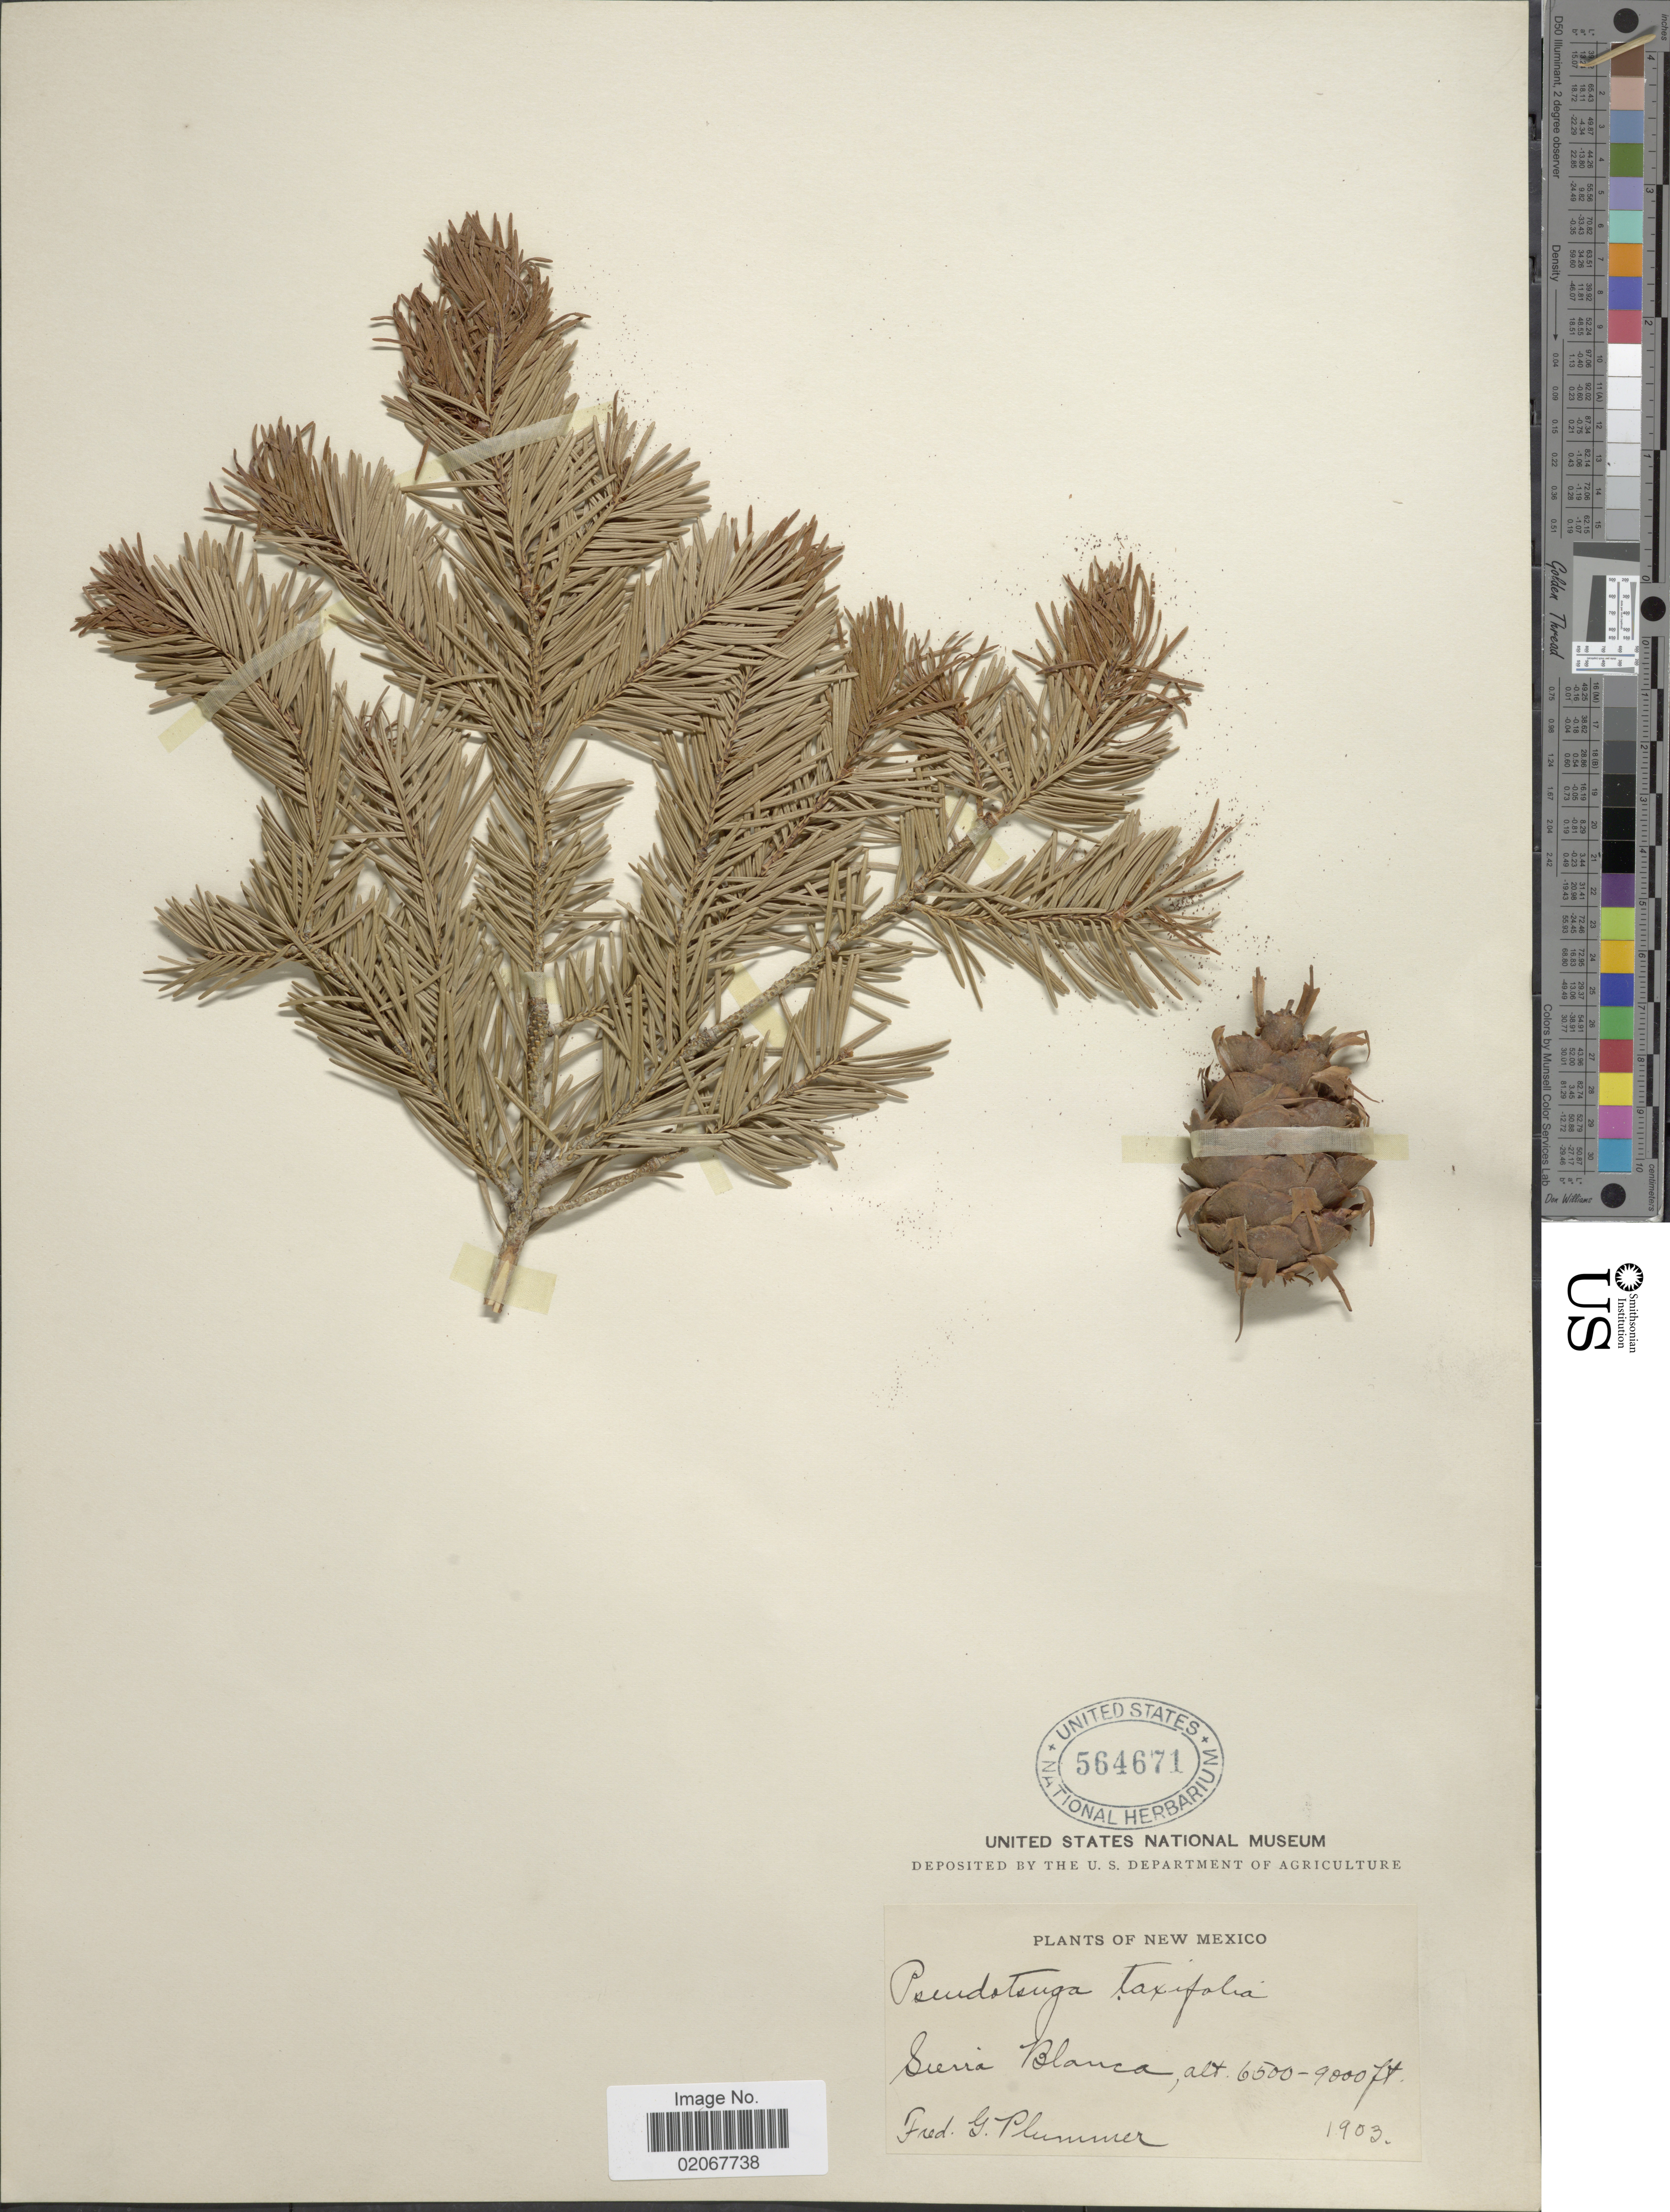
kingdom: Plantae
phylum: Tracheophyta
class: Pinopsida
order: Pinales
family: Pinaceae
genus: Pseudotsuga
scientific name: Pseudotsuga menziesii var. glauca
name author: (Beissn.) Franco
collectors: F. Plummer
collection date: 1903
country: United States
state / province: New Mexico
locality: Sierra Blanca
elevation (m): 1981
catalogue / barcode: US 564671